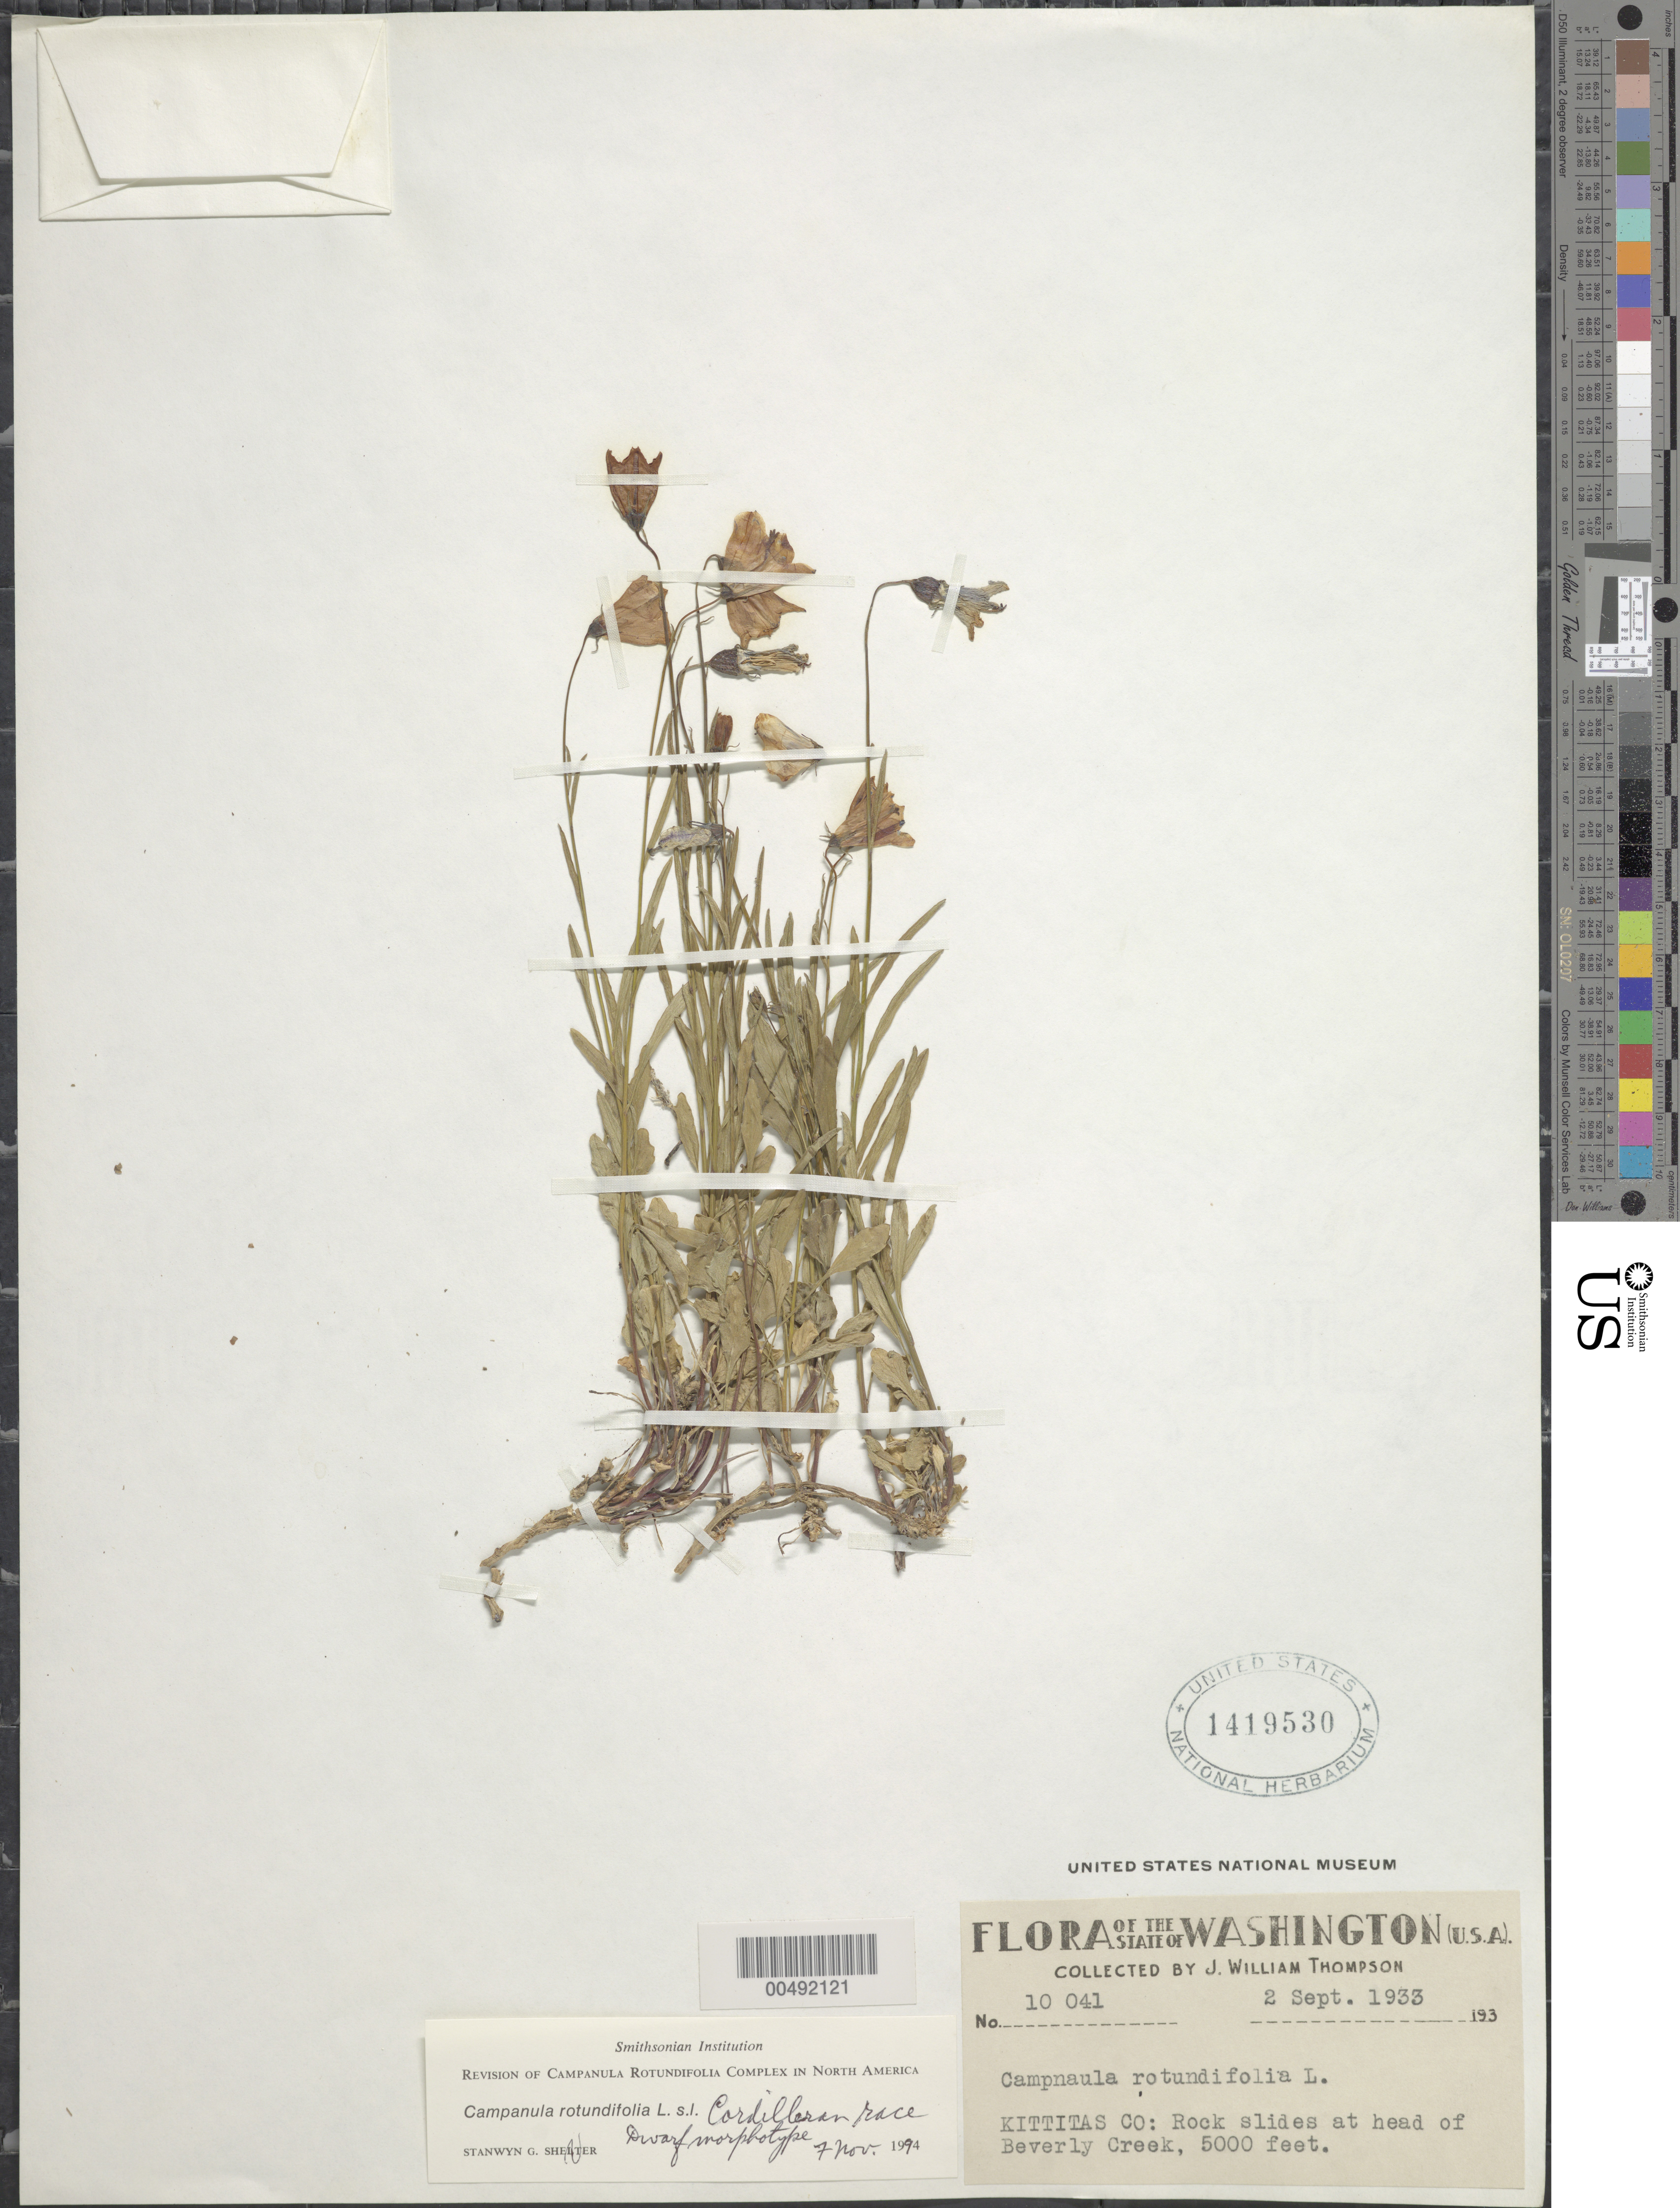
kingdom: Plantae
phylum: Tracheophyta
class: Magnoliopsida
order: Asterales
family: Campanulaceae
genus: Campanula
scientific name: Campanula rotundifolia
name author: L.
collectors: J. W. Thompson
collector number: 10041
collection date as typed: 02 Sep 1933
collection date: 1933-09-02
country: United States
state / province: Washington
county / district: Kittitas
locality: Beverly Creek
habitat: rock slides at head of creek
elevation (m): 1524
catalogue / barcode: US 1419530